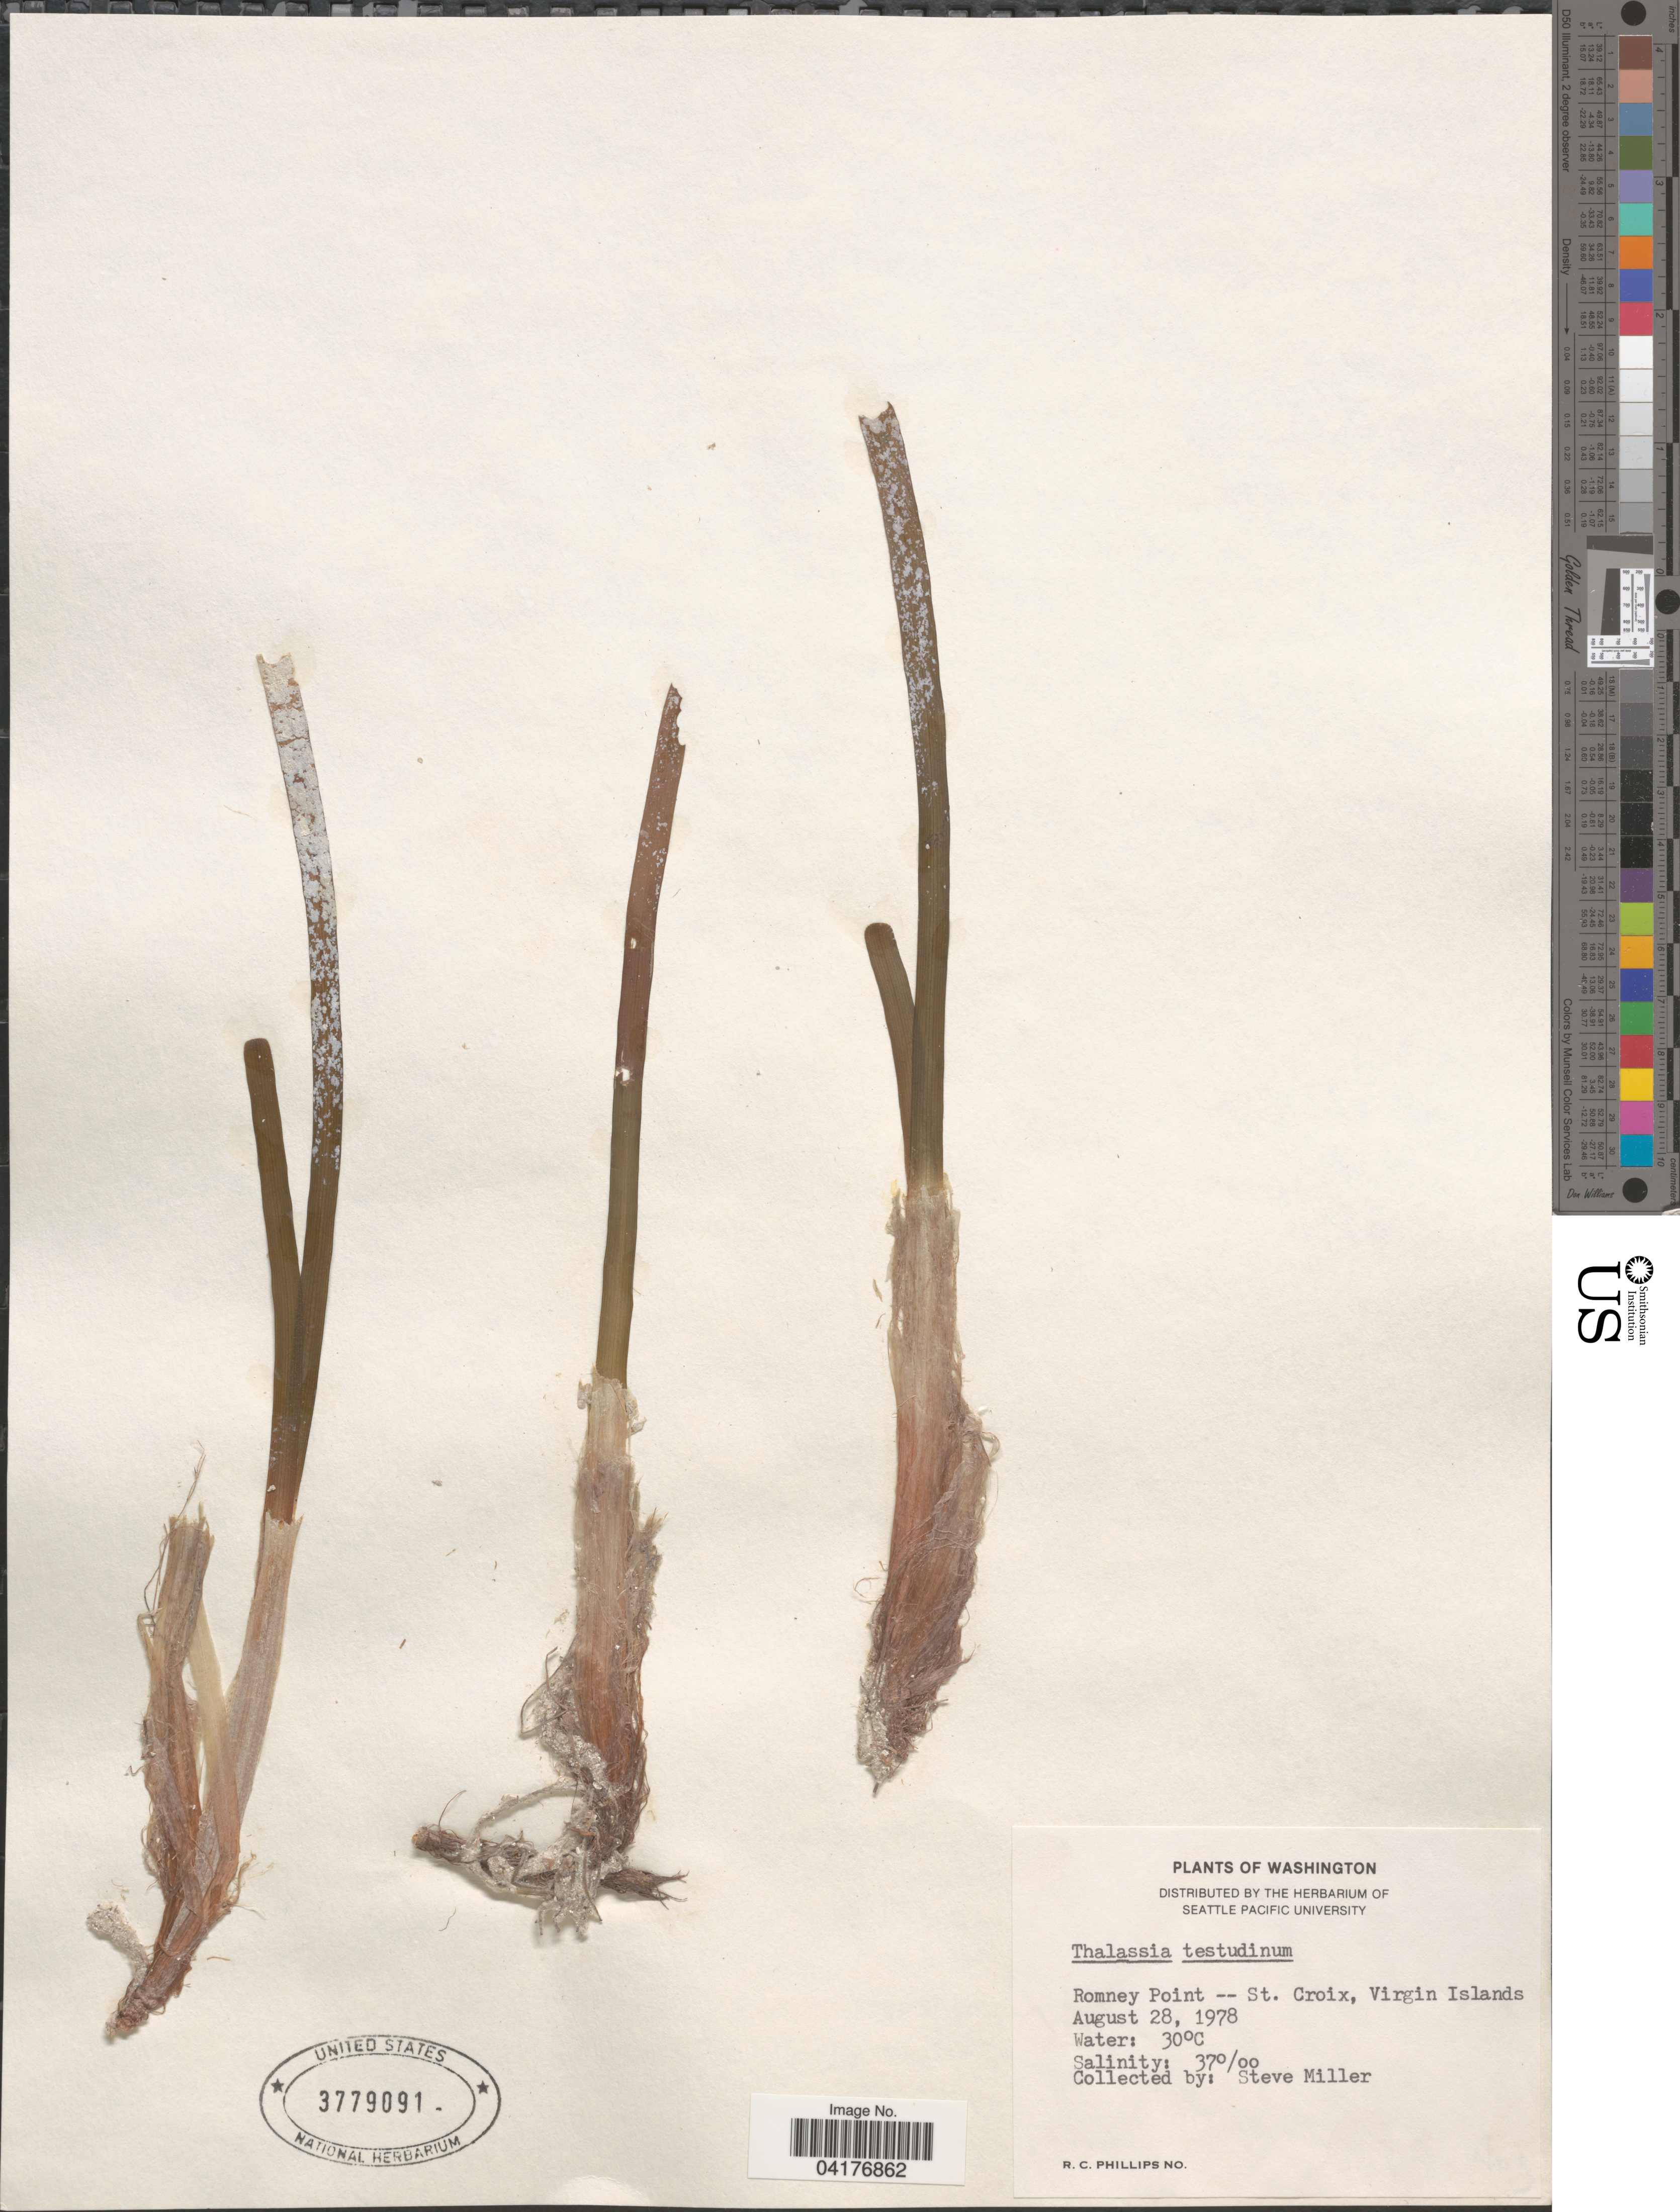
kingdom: Plantae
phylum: Tracheophyta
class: Liliopsida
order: Alismatales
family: Hydrocharitaceae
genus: Thalassia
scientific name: Thalassia testudinum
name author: Banks & Sol. ex K.D. Koenig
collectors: S. Miller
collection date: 1978-08-28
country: U.S. Virgin Islands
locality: Romney Point -- St. Croix, Virgin Islands.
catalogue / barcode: US 3779091